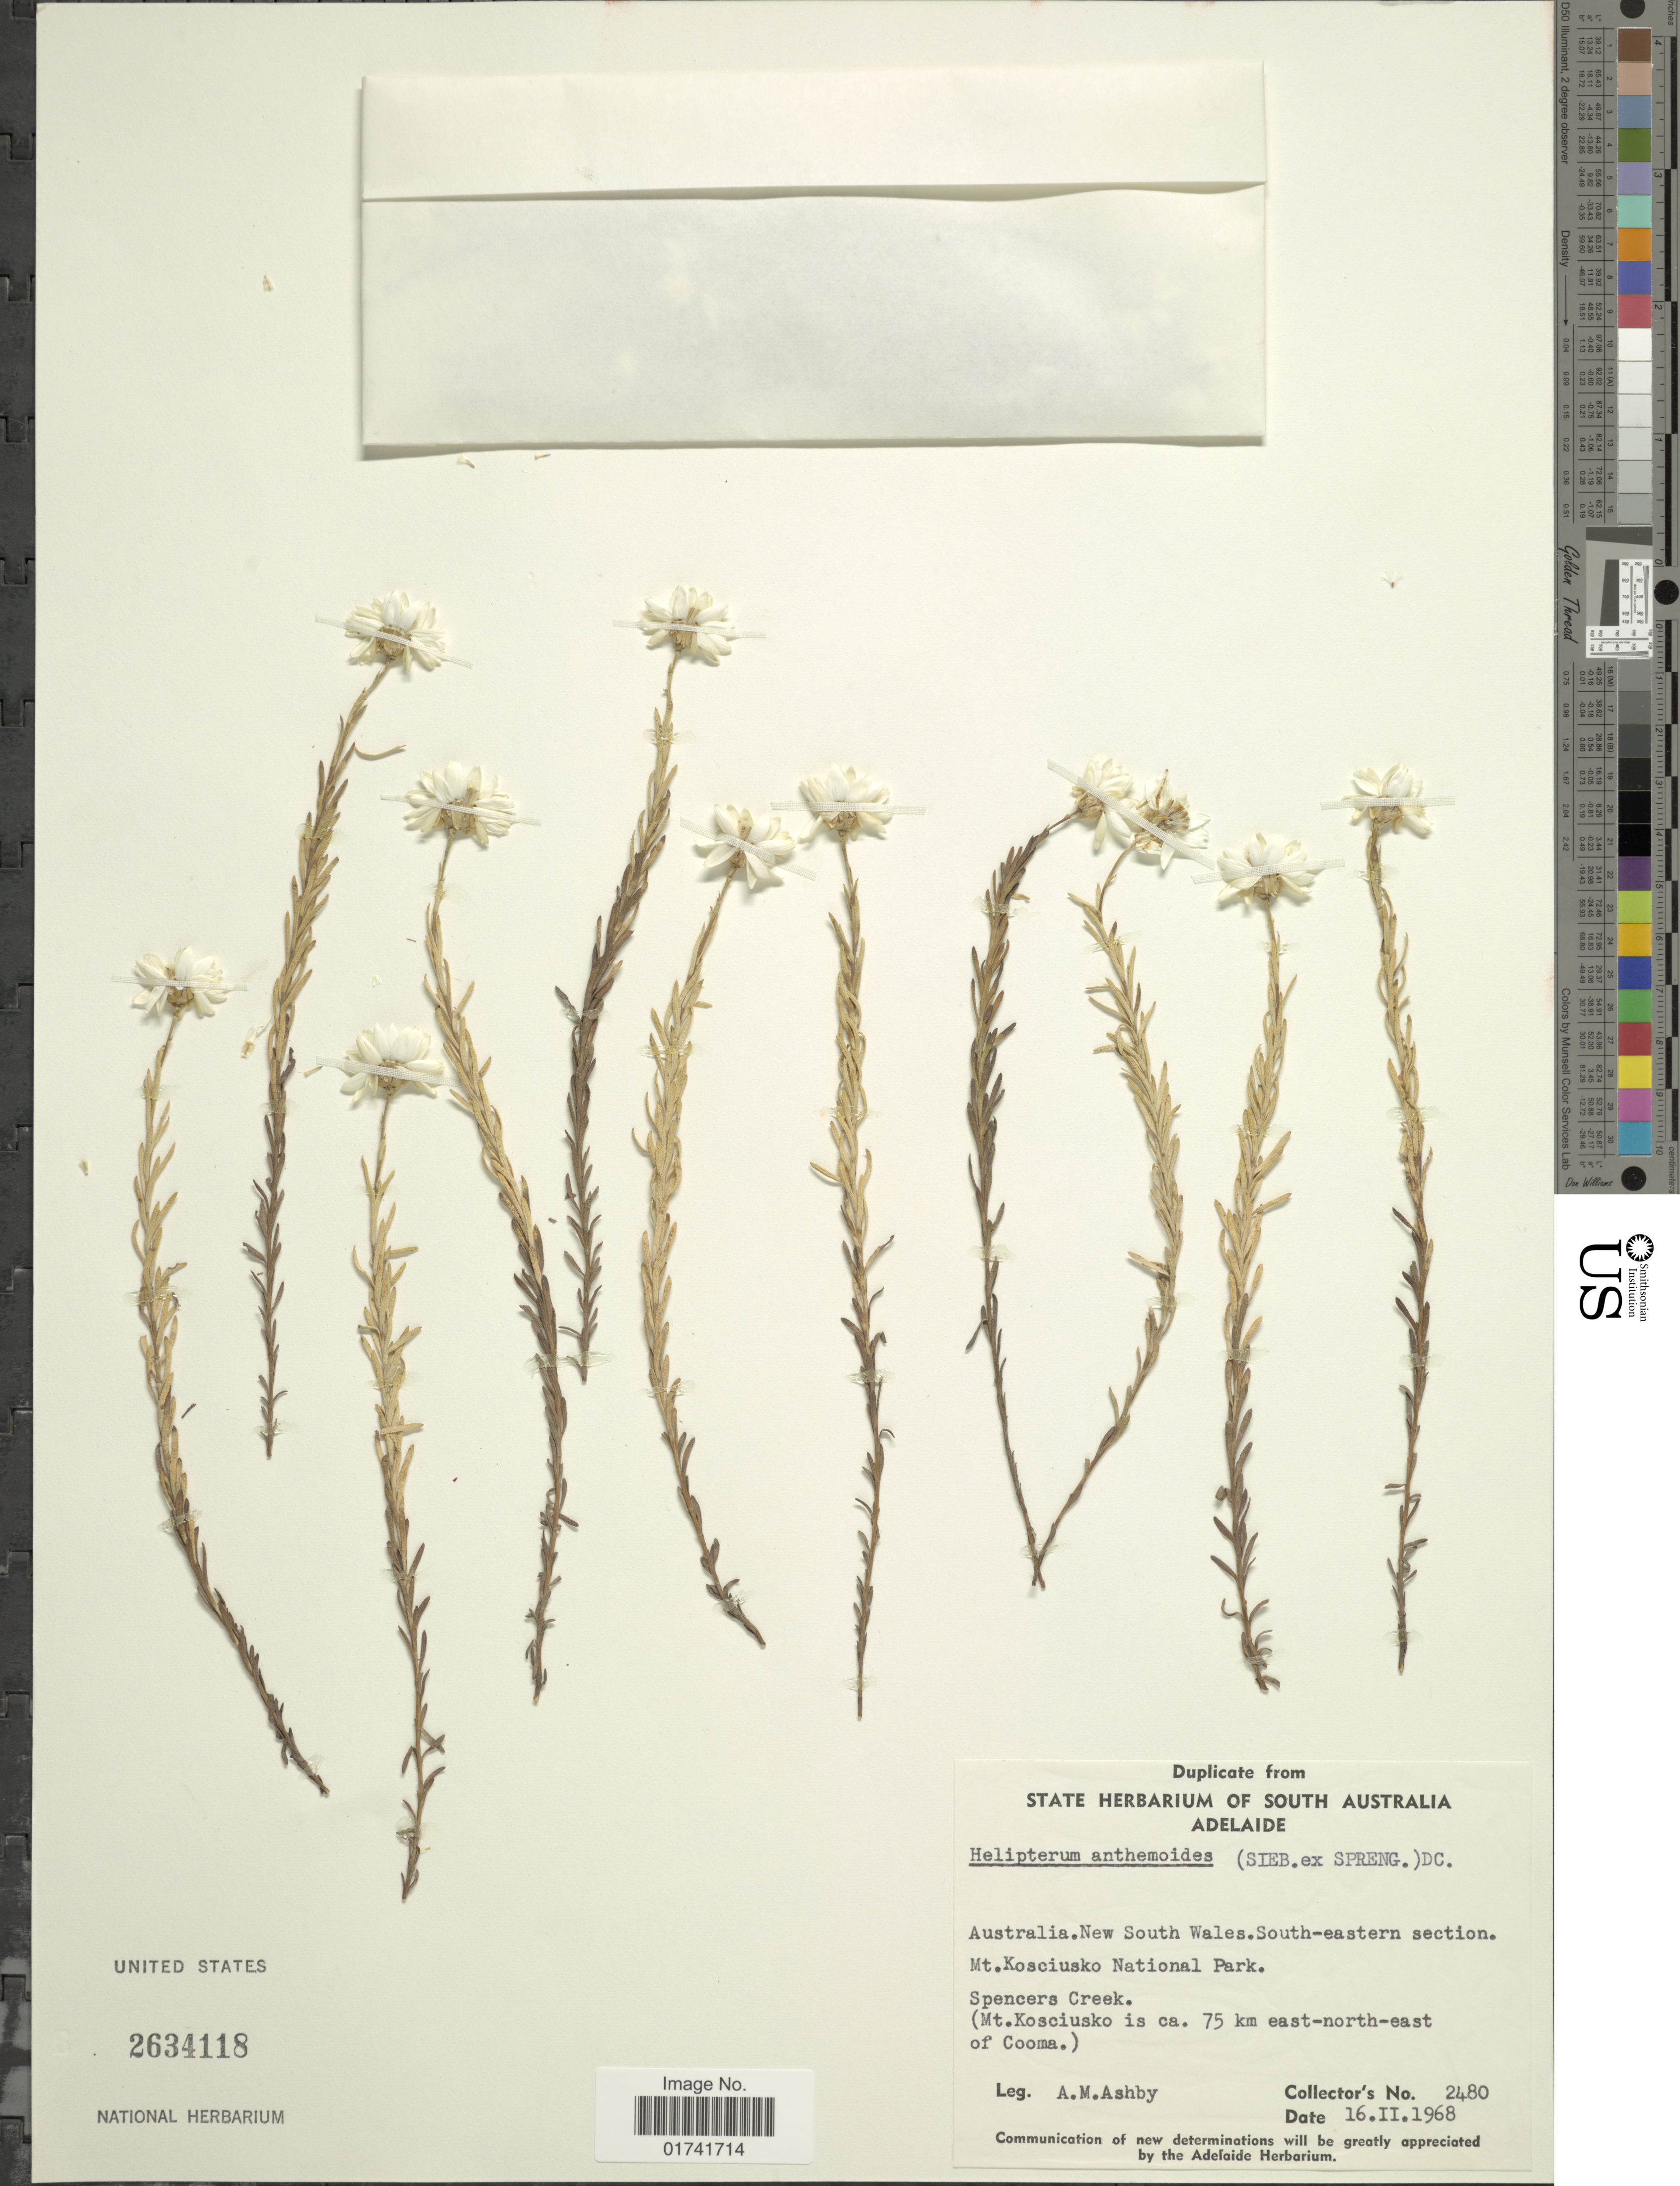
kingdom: Plantae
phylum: Tracheophyta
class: Magnoliopsida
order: Asterales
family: Asteraceae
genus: Rhodanthe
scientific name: Rhodanthe anthemoides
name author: (Sieber ex Spreng.) Paul G. Wilson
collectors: A. Ashby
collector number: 2480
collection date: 1968-02-16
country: Australia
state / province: New South Wales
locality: South-eastern section, Mt. Kosciusko National Park, Spencers Creek (Mt. Kosciusko is ca. 75 km east-north-east of Cooma).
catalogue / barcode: US 2634118